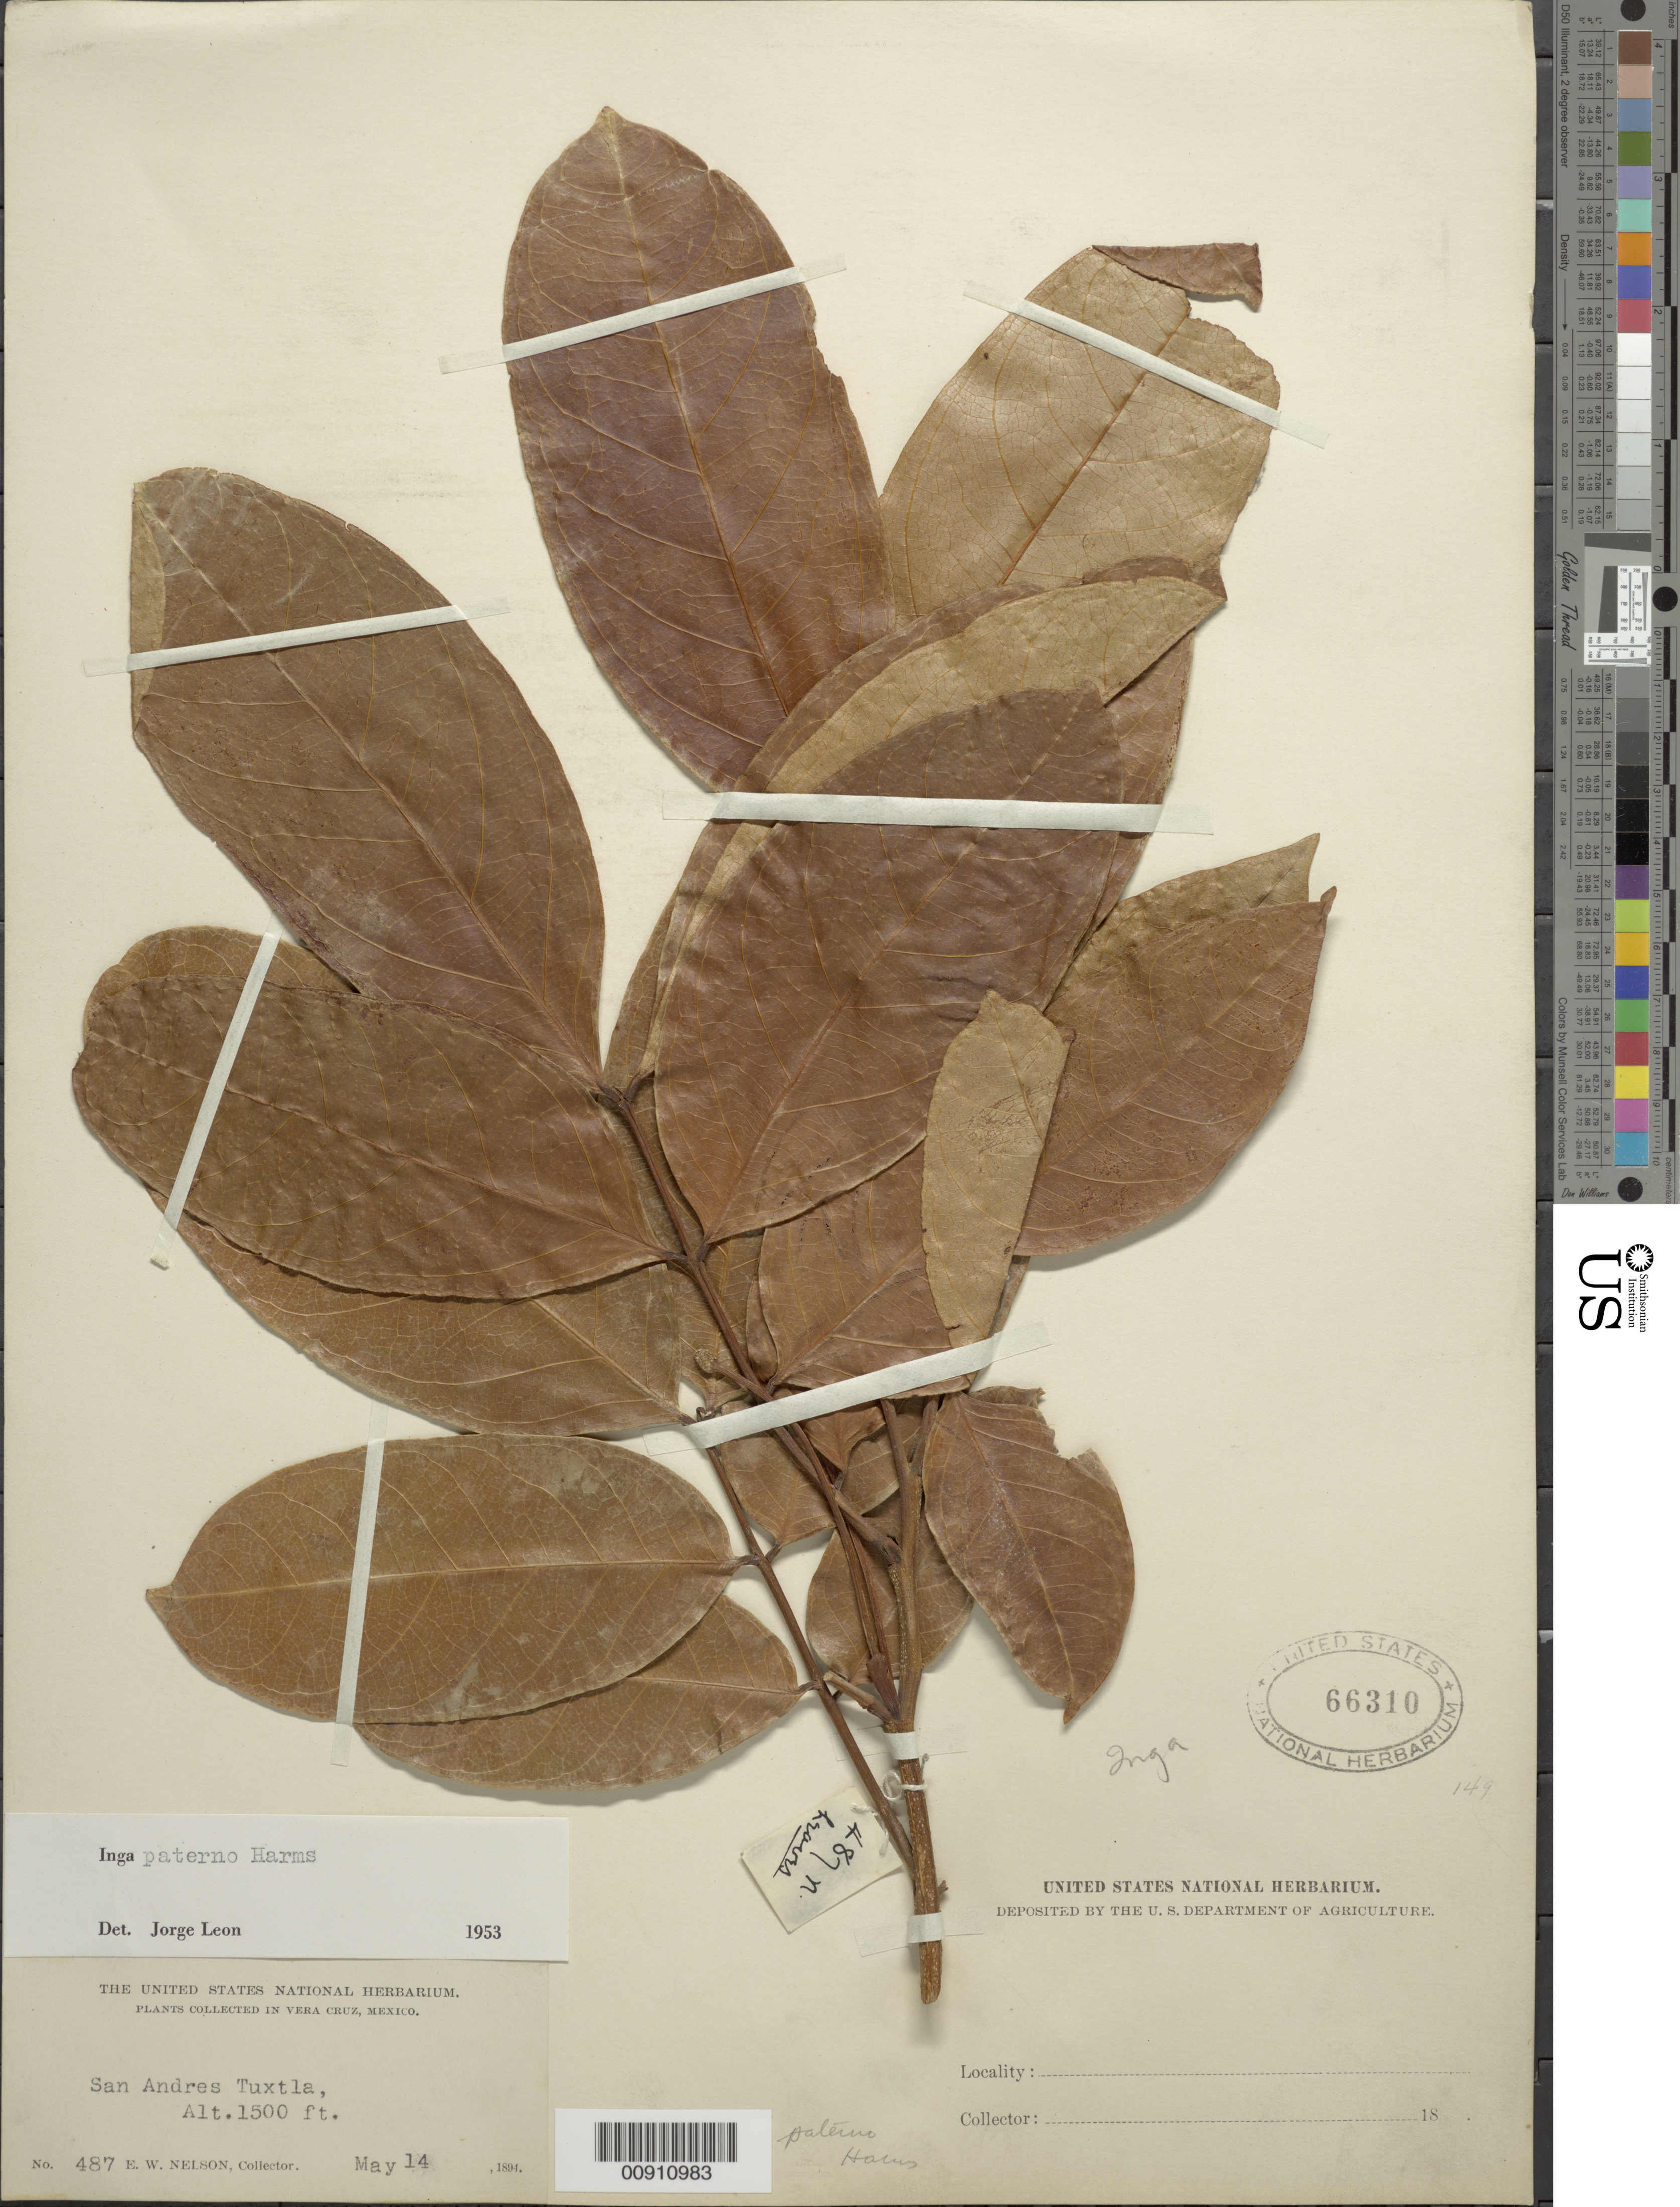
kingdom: Plantae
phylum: Tracheophyta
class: Magnoliopsida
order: Fabales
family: Fabaceae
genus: Inga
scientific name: Inga paterno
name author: Harms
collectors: E. W. Nelson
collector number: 487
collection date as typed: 14 May 1894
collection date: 1894-05-14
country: Mexico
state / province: Veracruz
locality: San Andrés Tuxtla, Veracruz.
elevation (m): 457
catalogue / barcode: US 66310